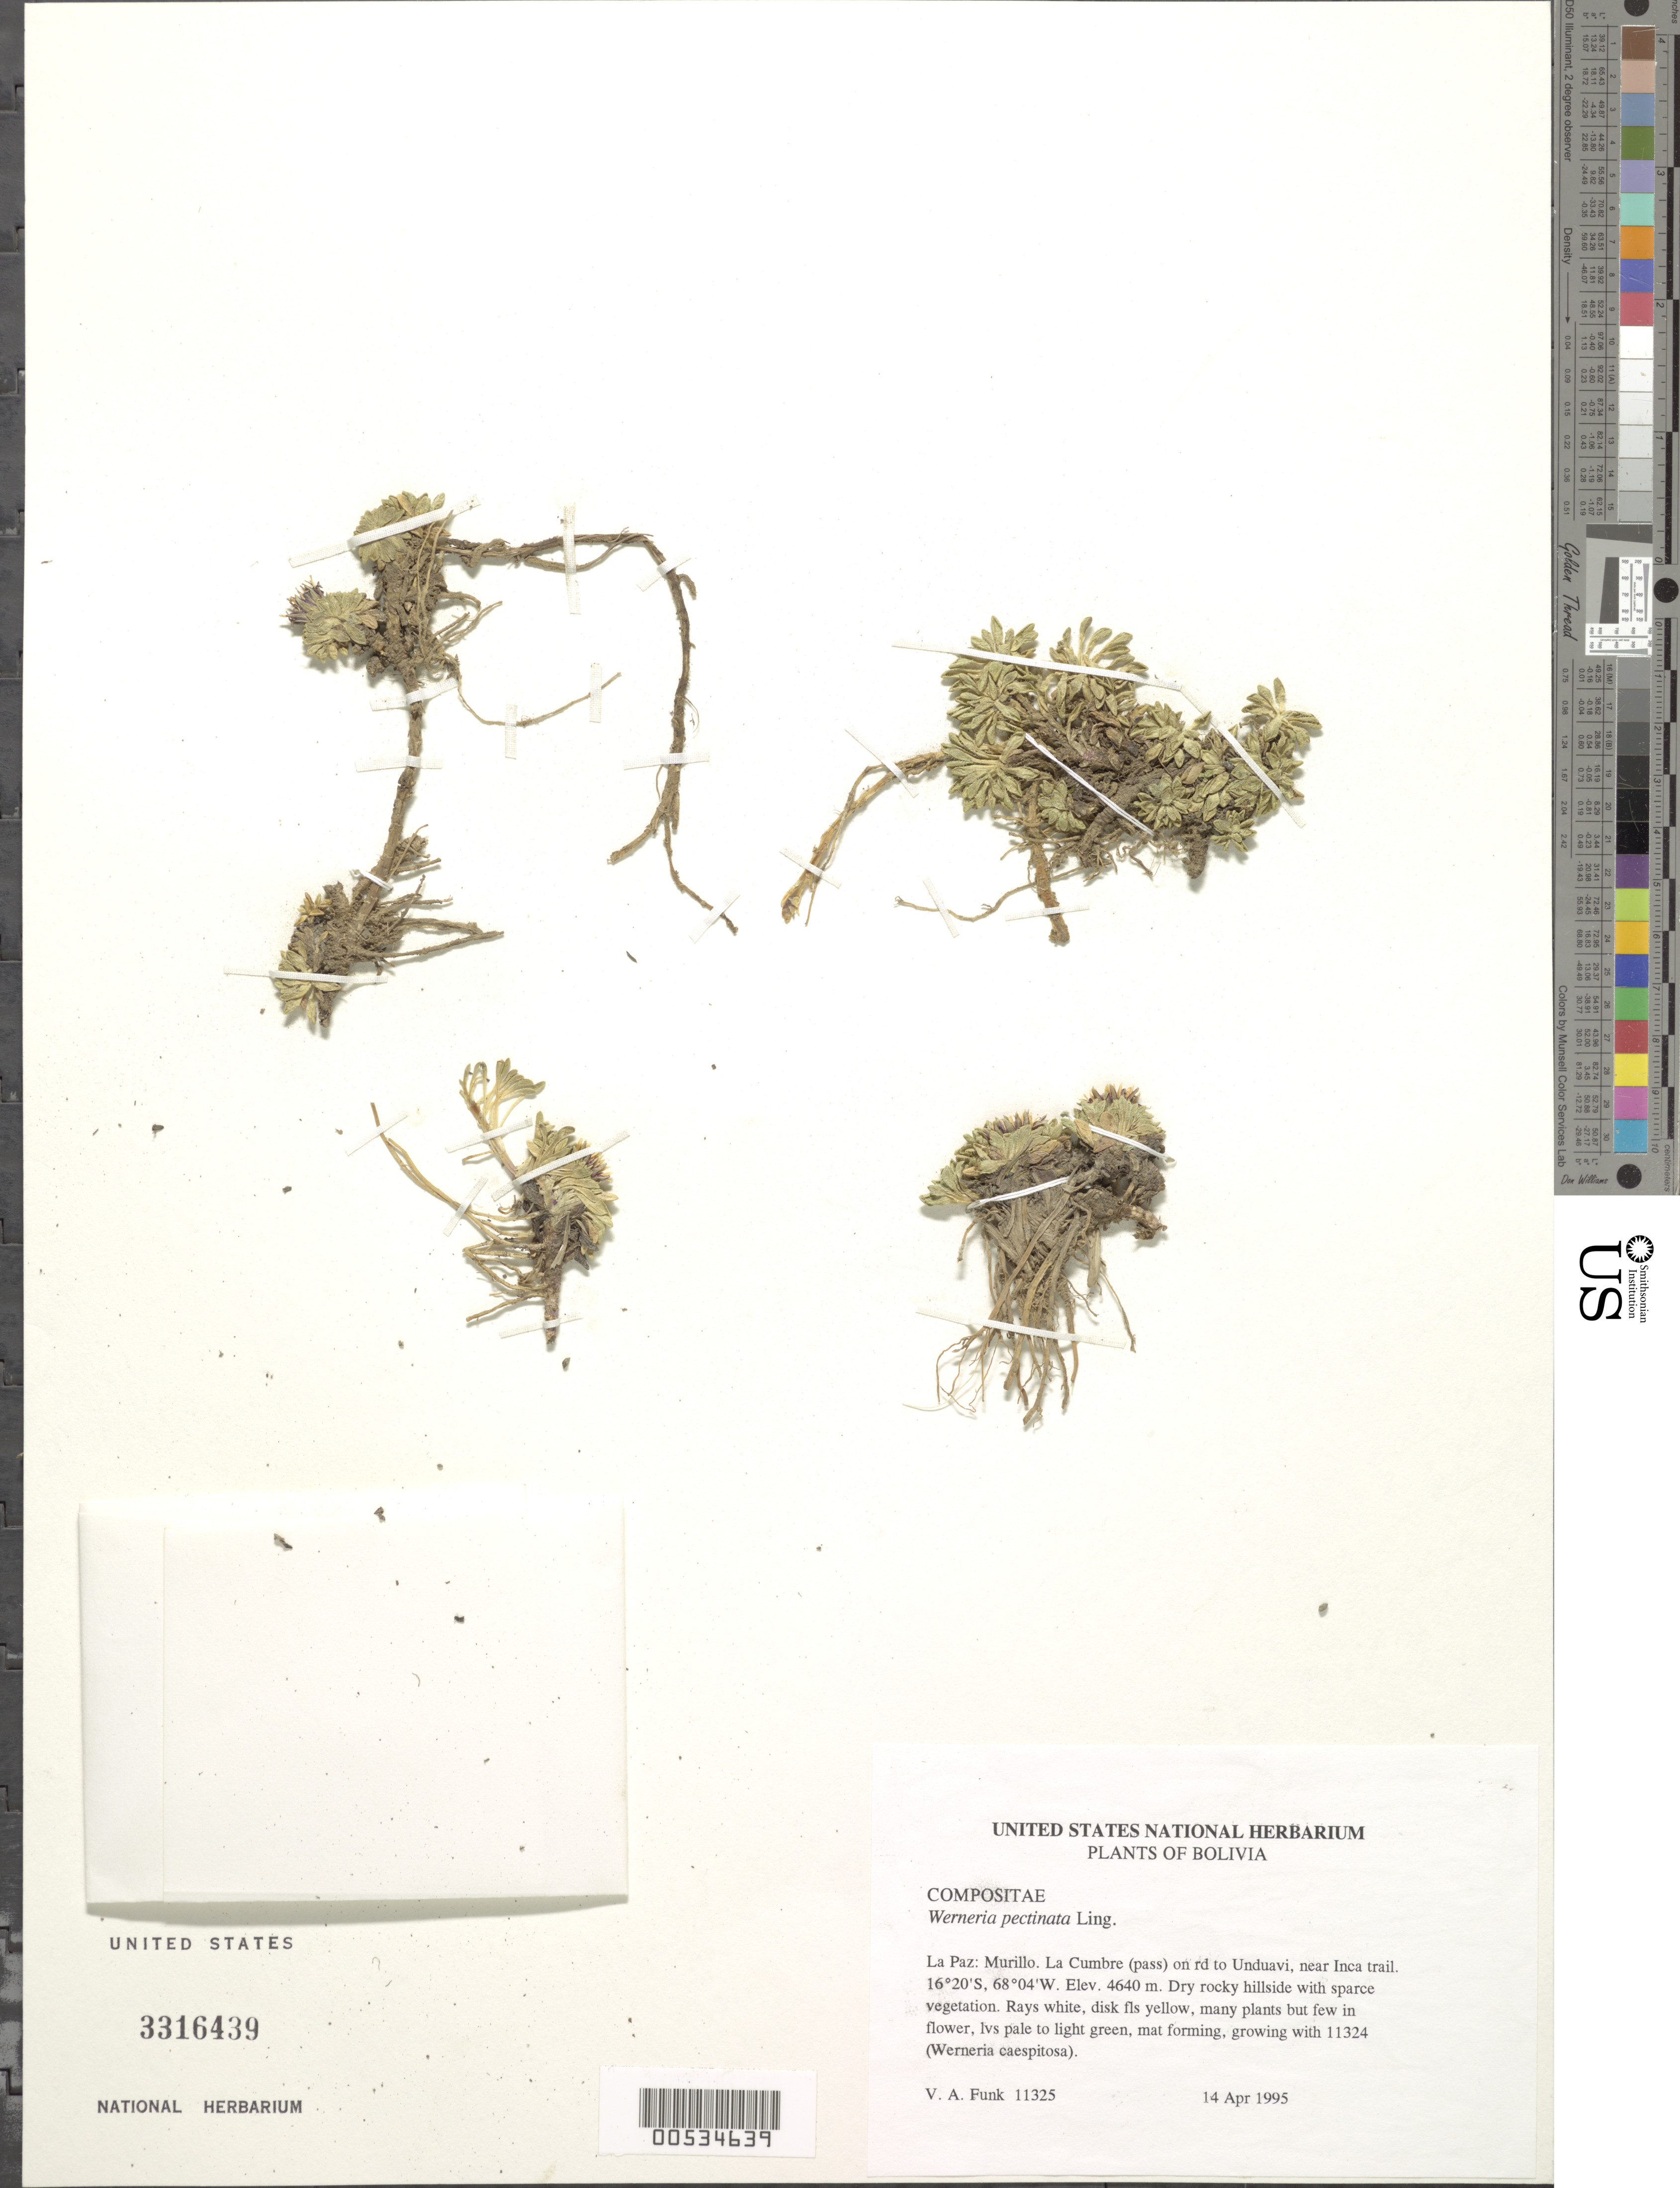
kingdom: Plantae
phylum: Tracheophyta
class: Magnoliopsida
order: Asterales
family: Asteraceae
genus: Werneria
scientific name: Werneria pectinata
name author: Lingelsh.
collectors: V. Funk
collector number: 11325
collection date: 1995-04-14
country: Bolivia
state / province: La Paz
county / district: Murillo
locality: La Cumbre (pass) on rd to Unduavi, near Inca trail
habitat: Dry rocky hillside with sparse vegetation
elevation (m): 4640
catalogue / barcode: US 3316439